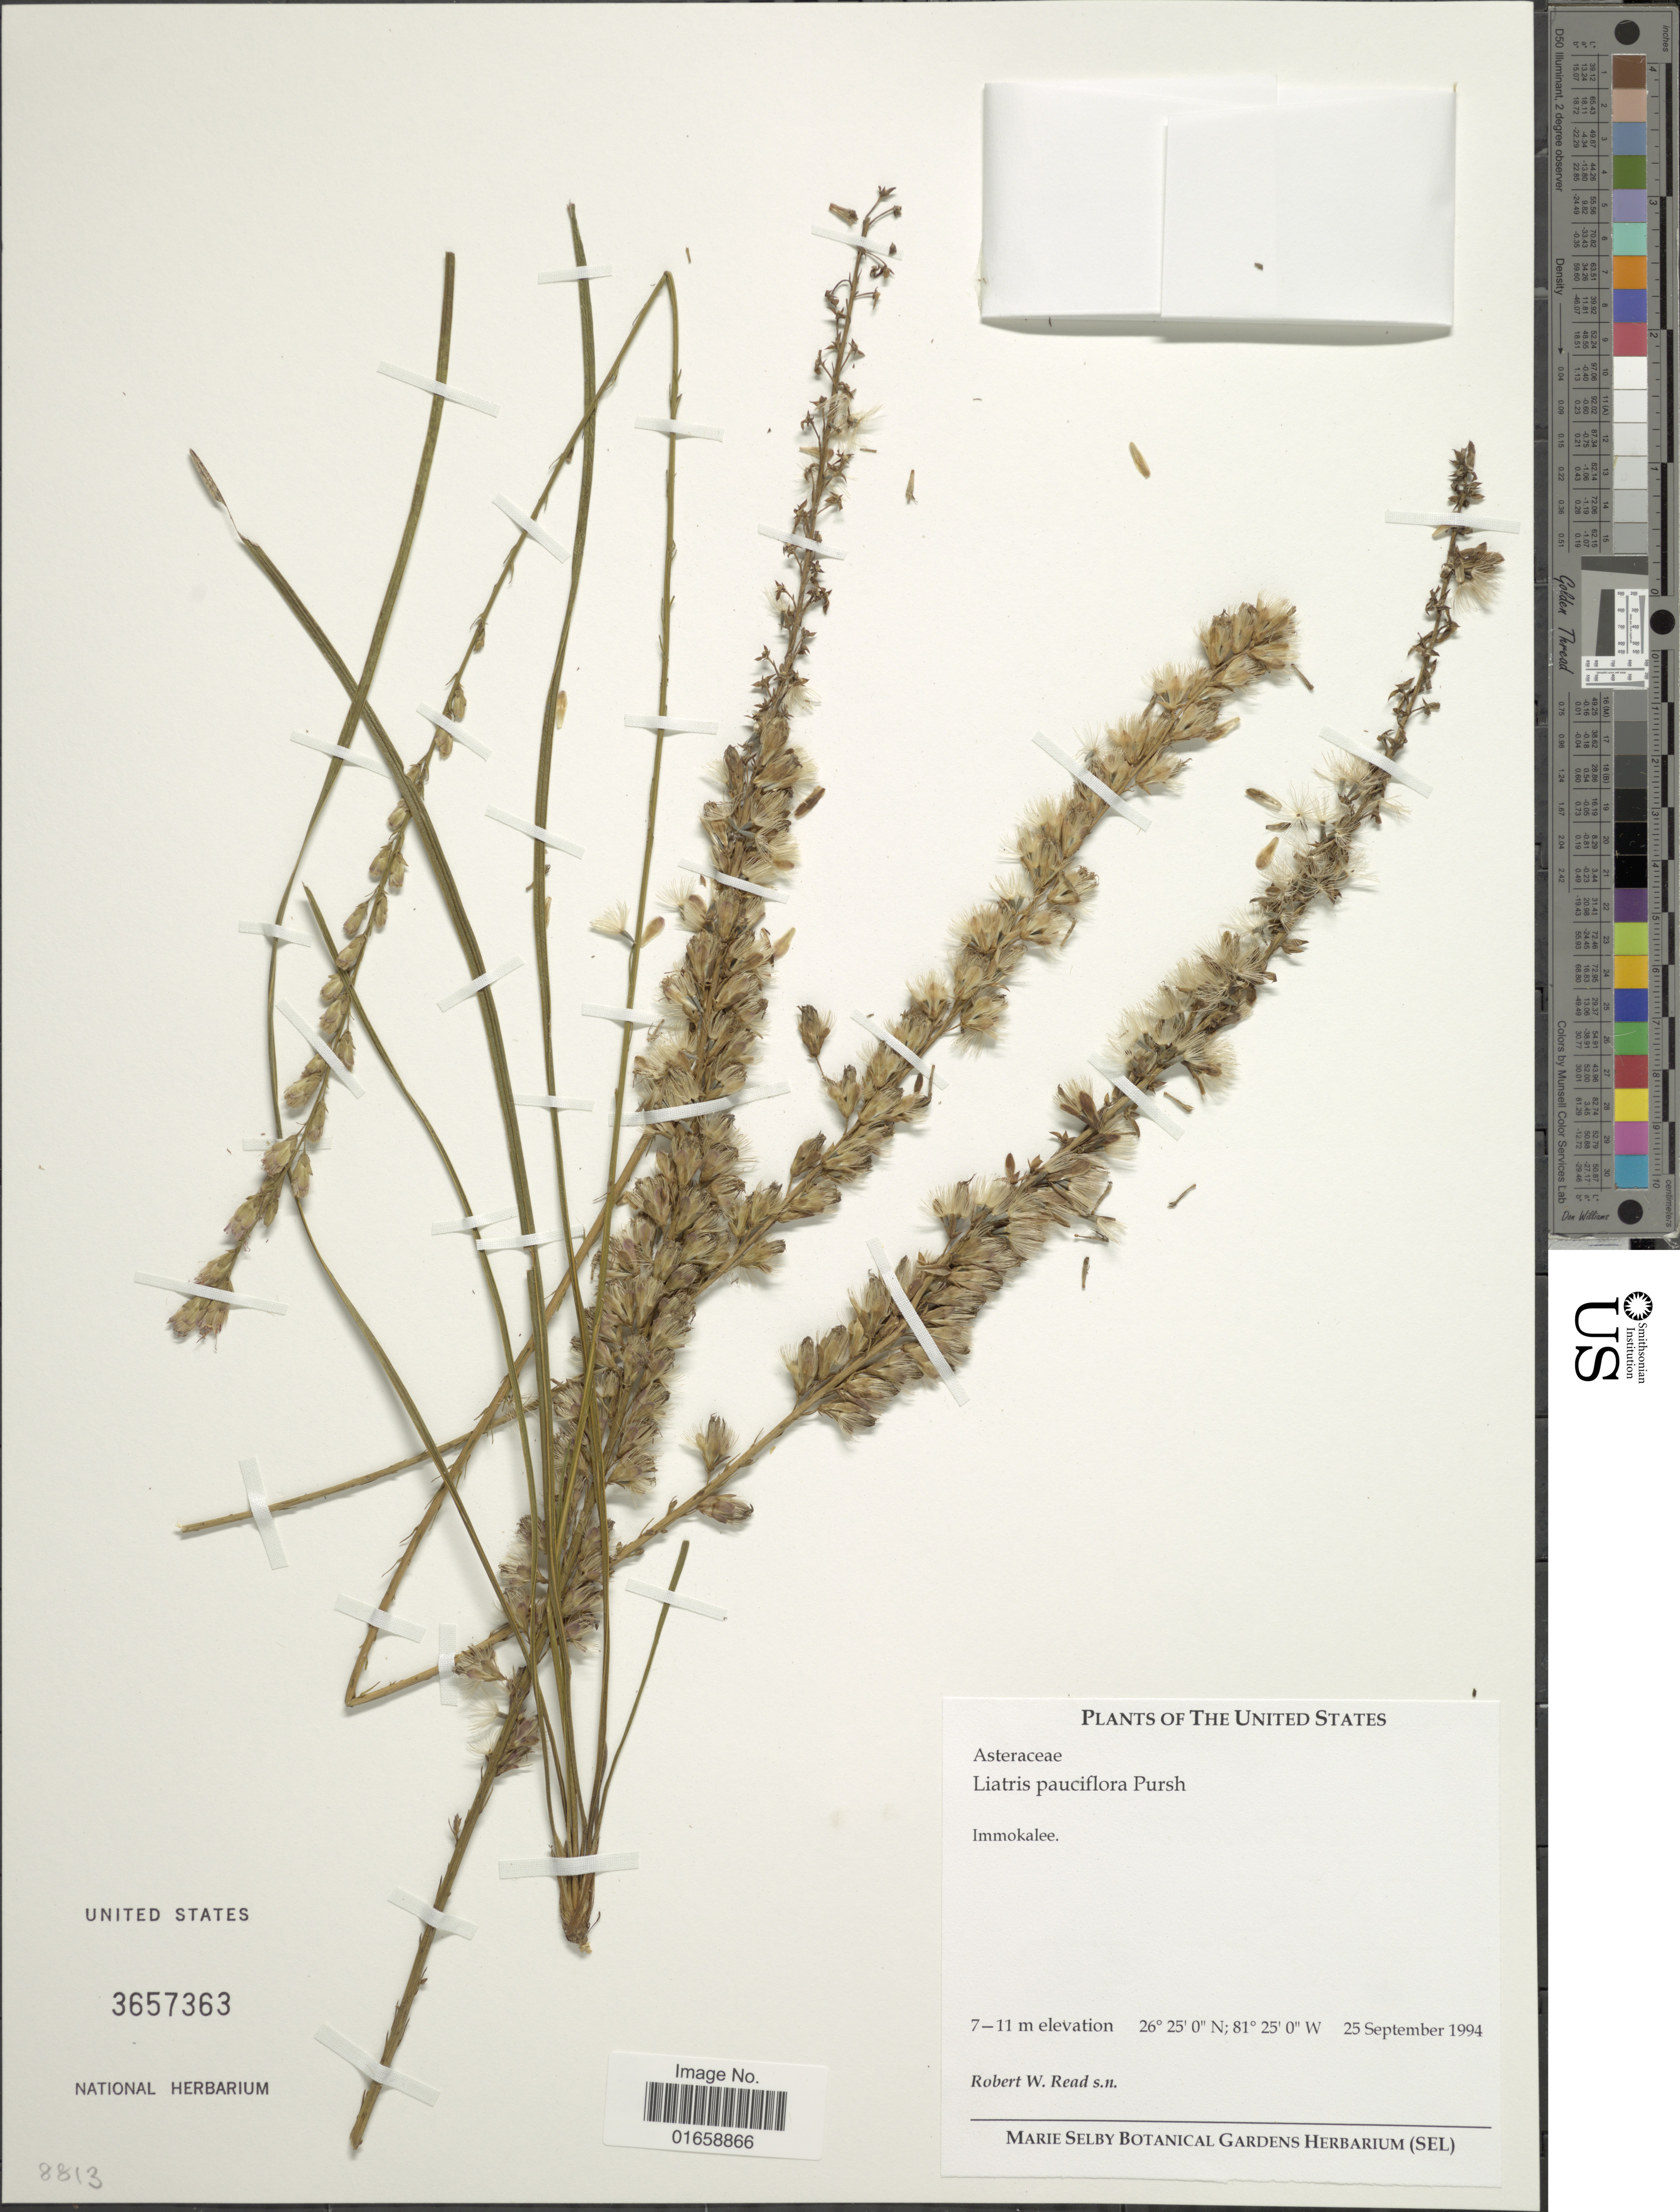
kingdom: Plantae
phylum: Tracheophyta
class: Magnoliopsida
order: Asterales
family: Asteraceae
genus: Liatris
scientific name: Liatris pauciflora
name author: Pursh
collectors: R. W. Read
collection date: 1994-09-25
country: United States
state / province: Florida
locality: Immokalee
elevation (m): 7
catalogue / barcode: US 3657363